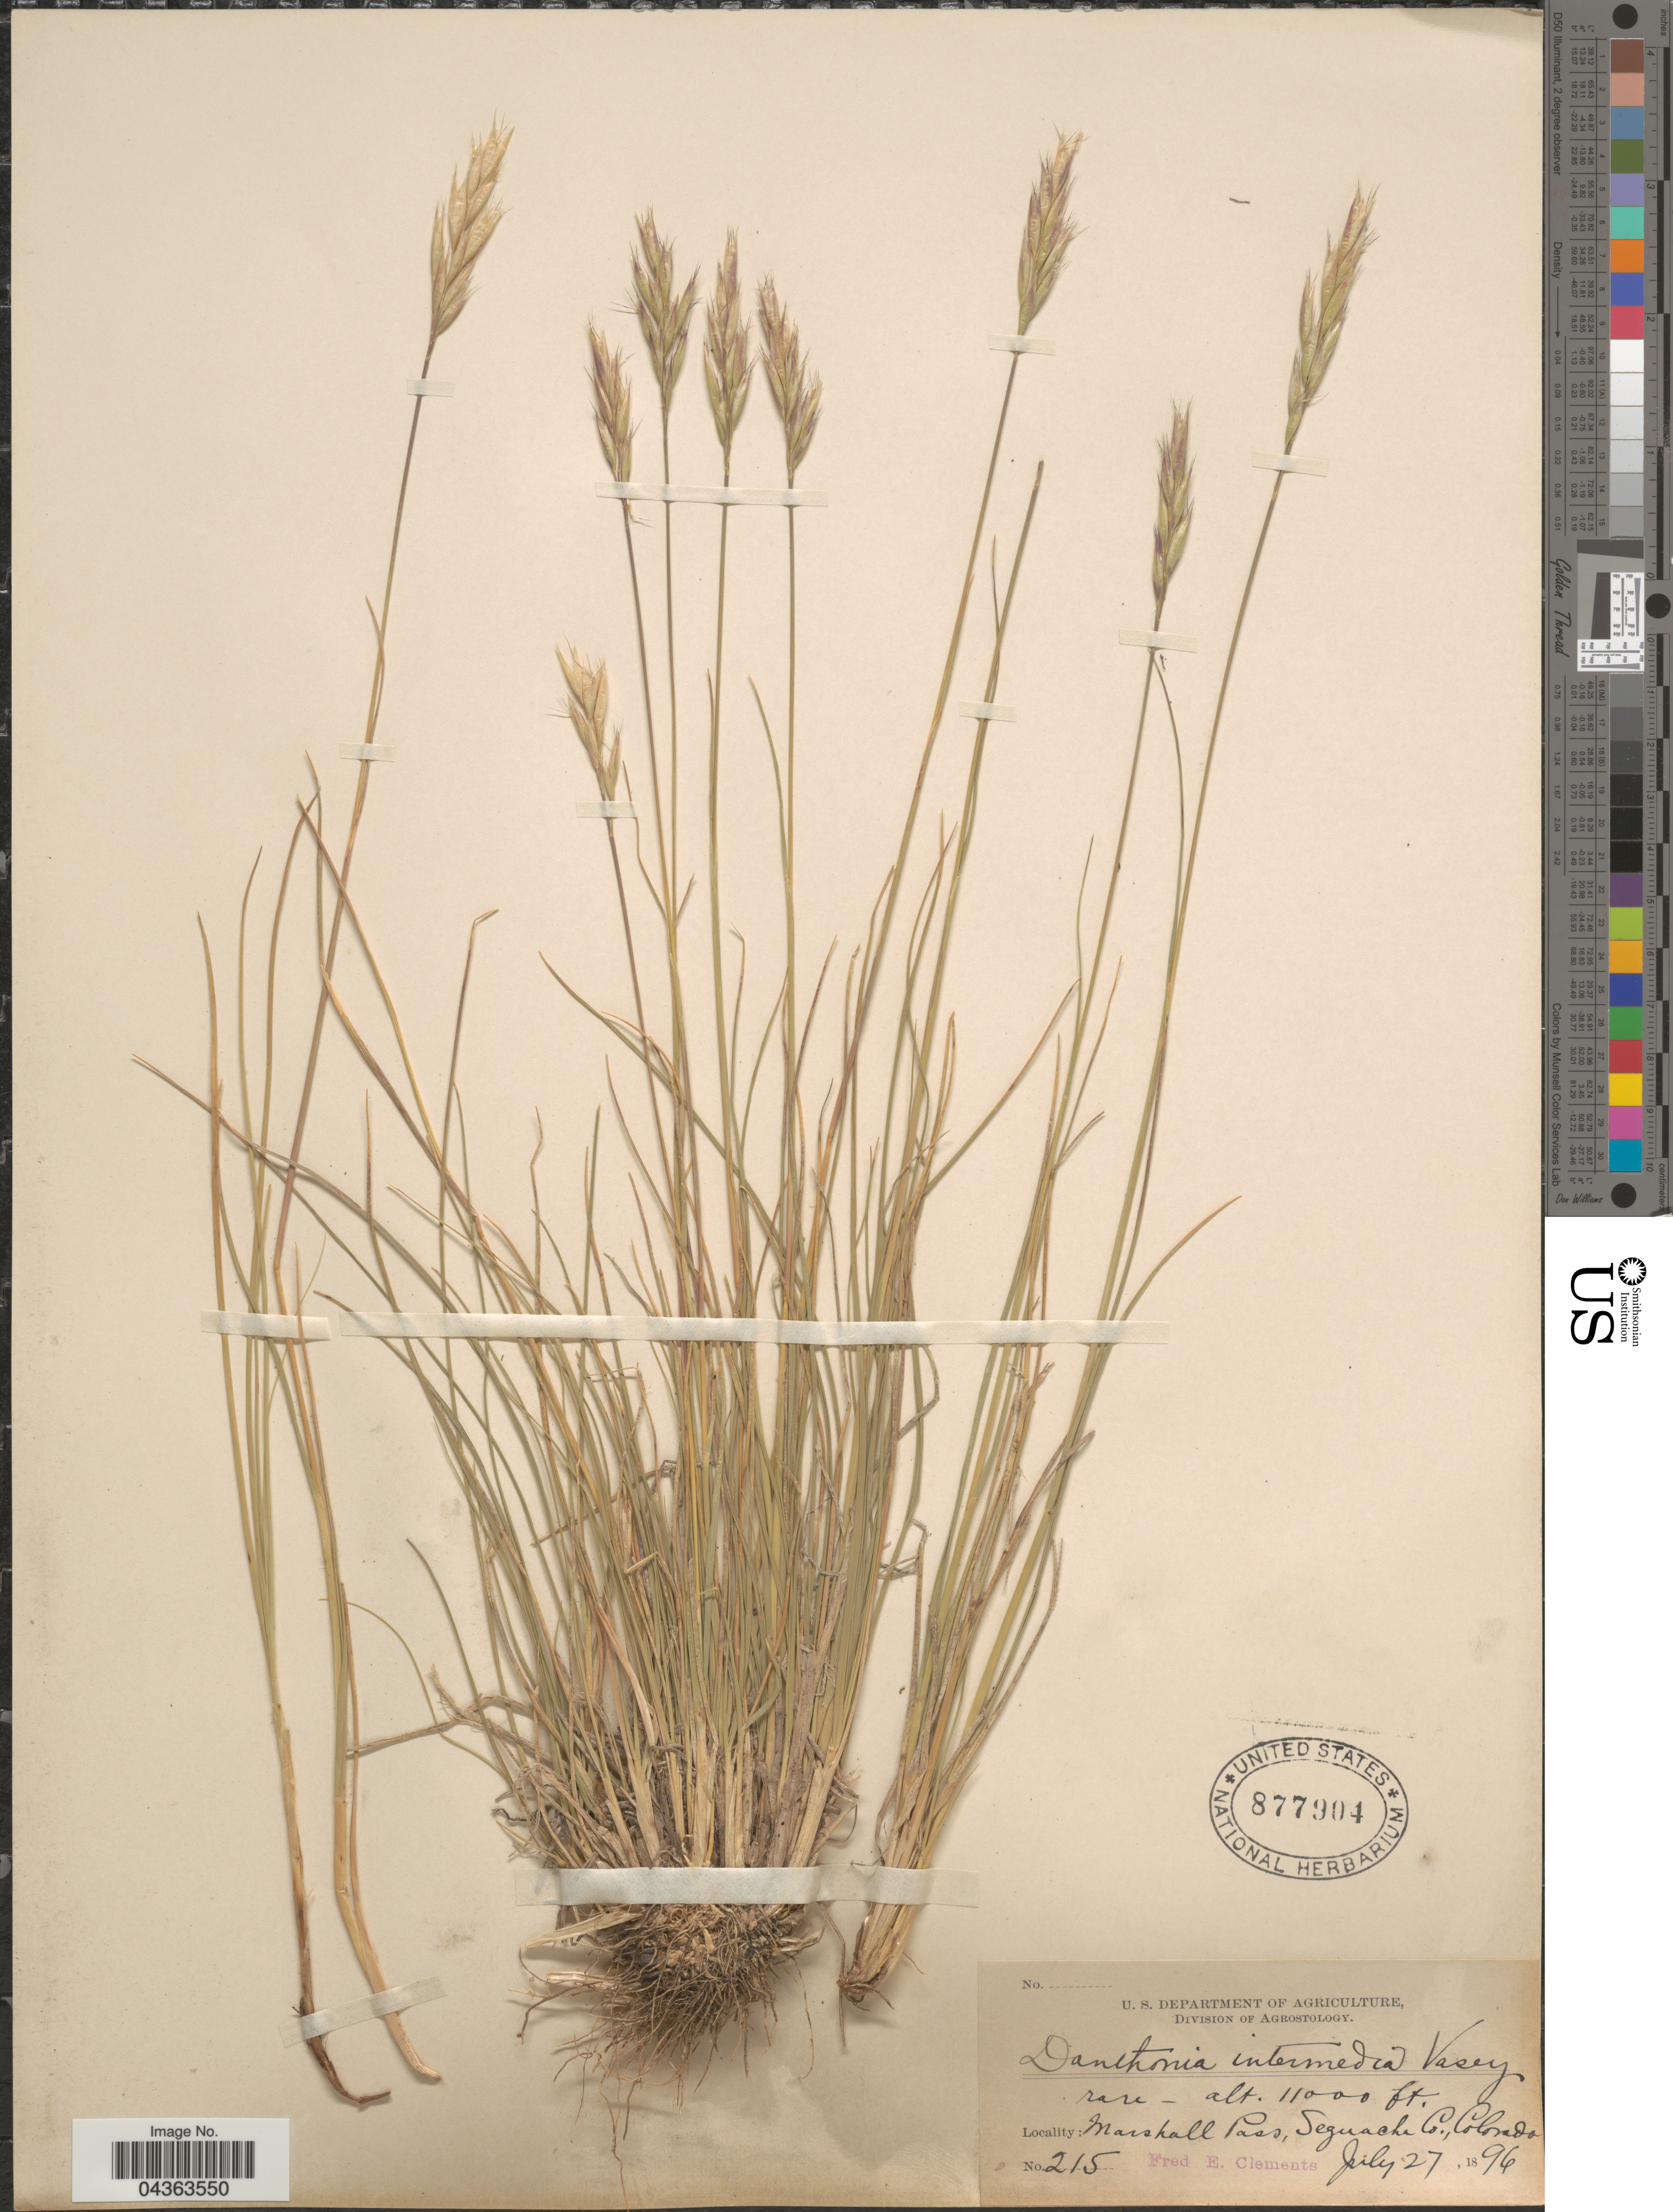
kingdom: Plantae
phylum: Tracheophyta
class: Liliopsida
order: Poales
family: Poaceae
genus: Danthonia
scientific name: Danthonia intermedia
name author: Vasey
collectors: F. E. Clements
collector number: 215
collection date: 1896-07-27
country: United States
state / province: Colorado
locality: Marshall Pass, Seguache Co.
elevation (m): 3353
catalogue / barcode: US 877904